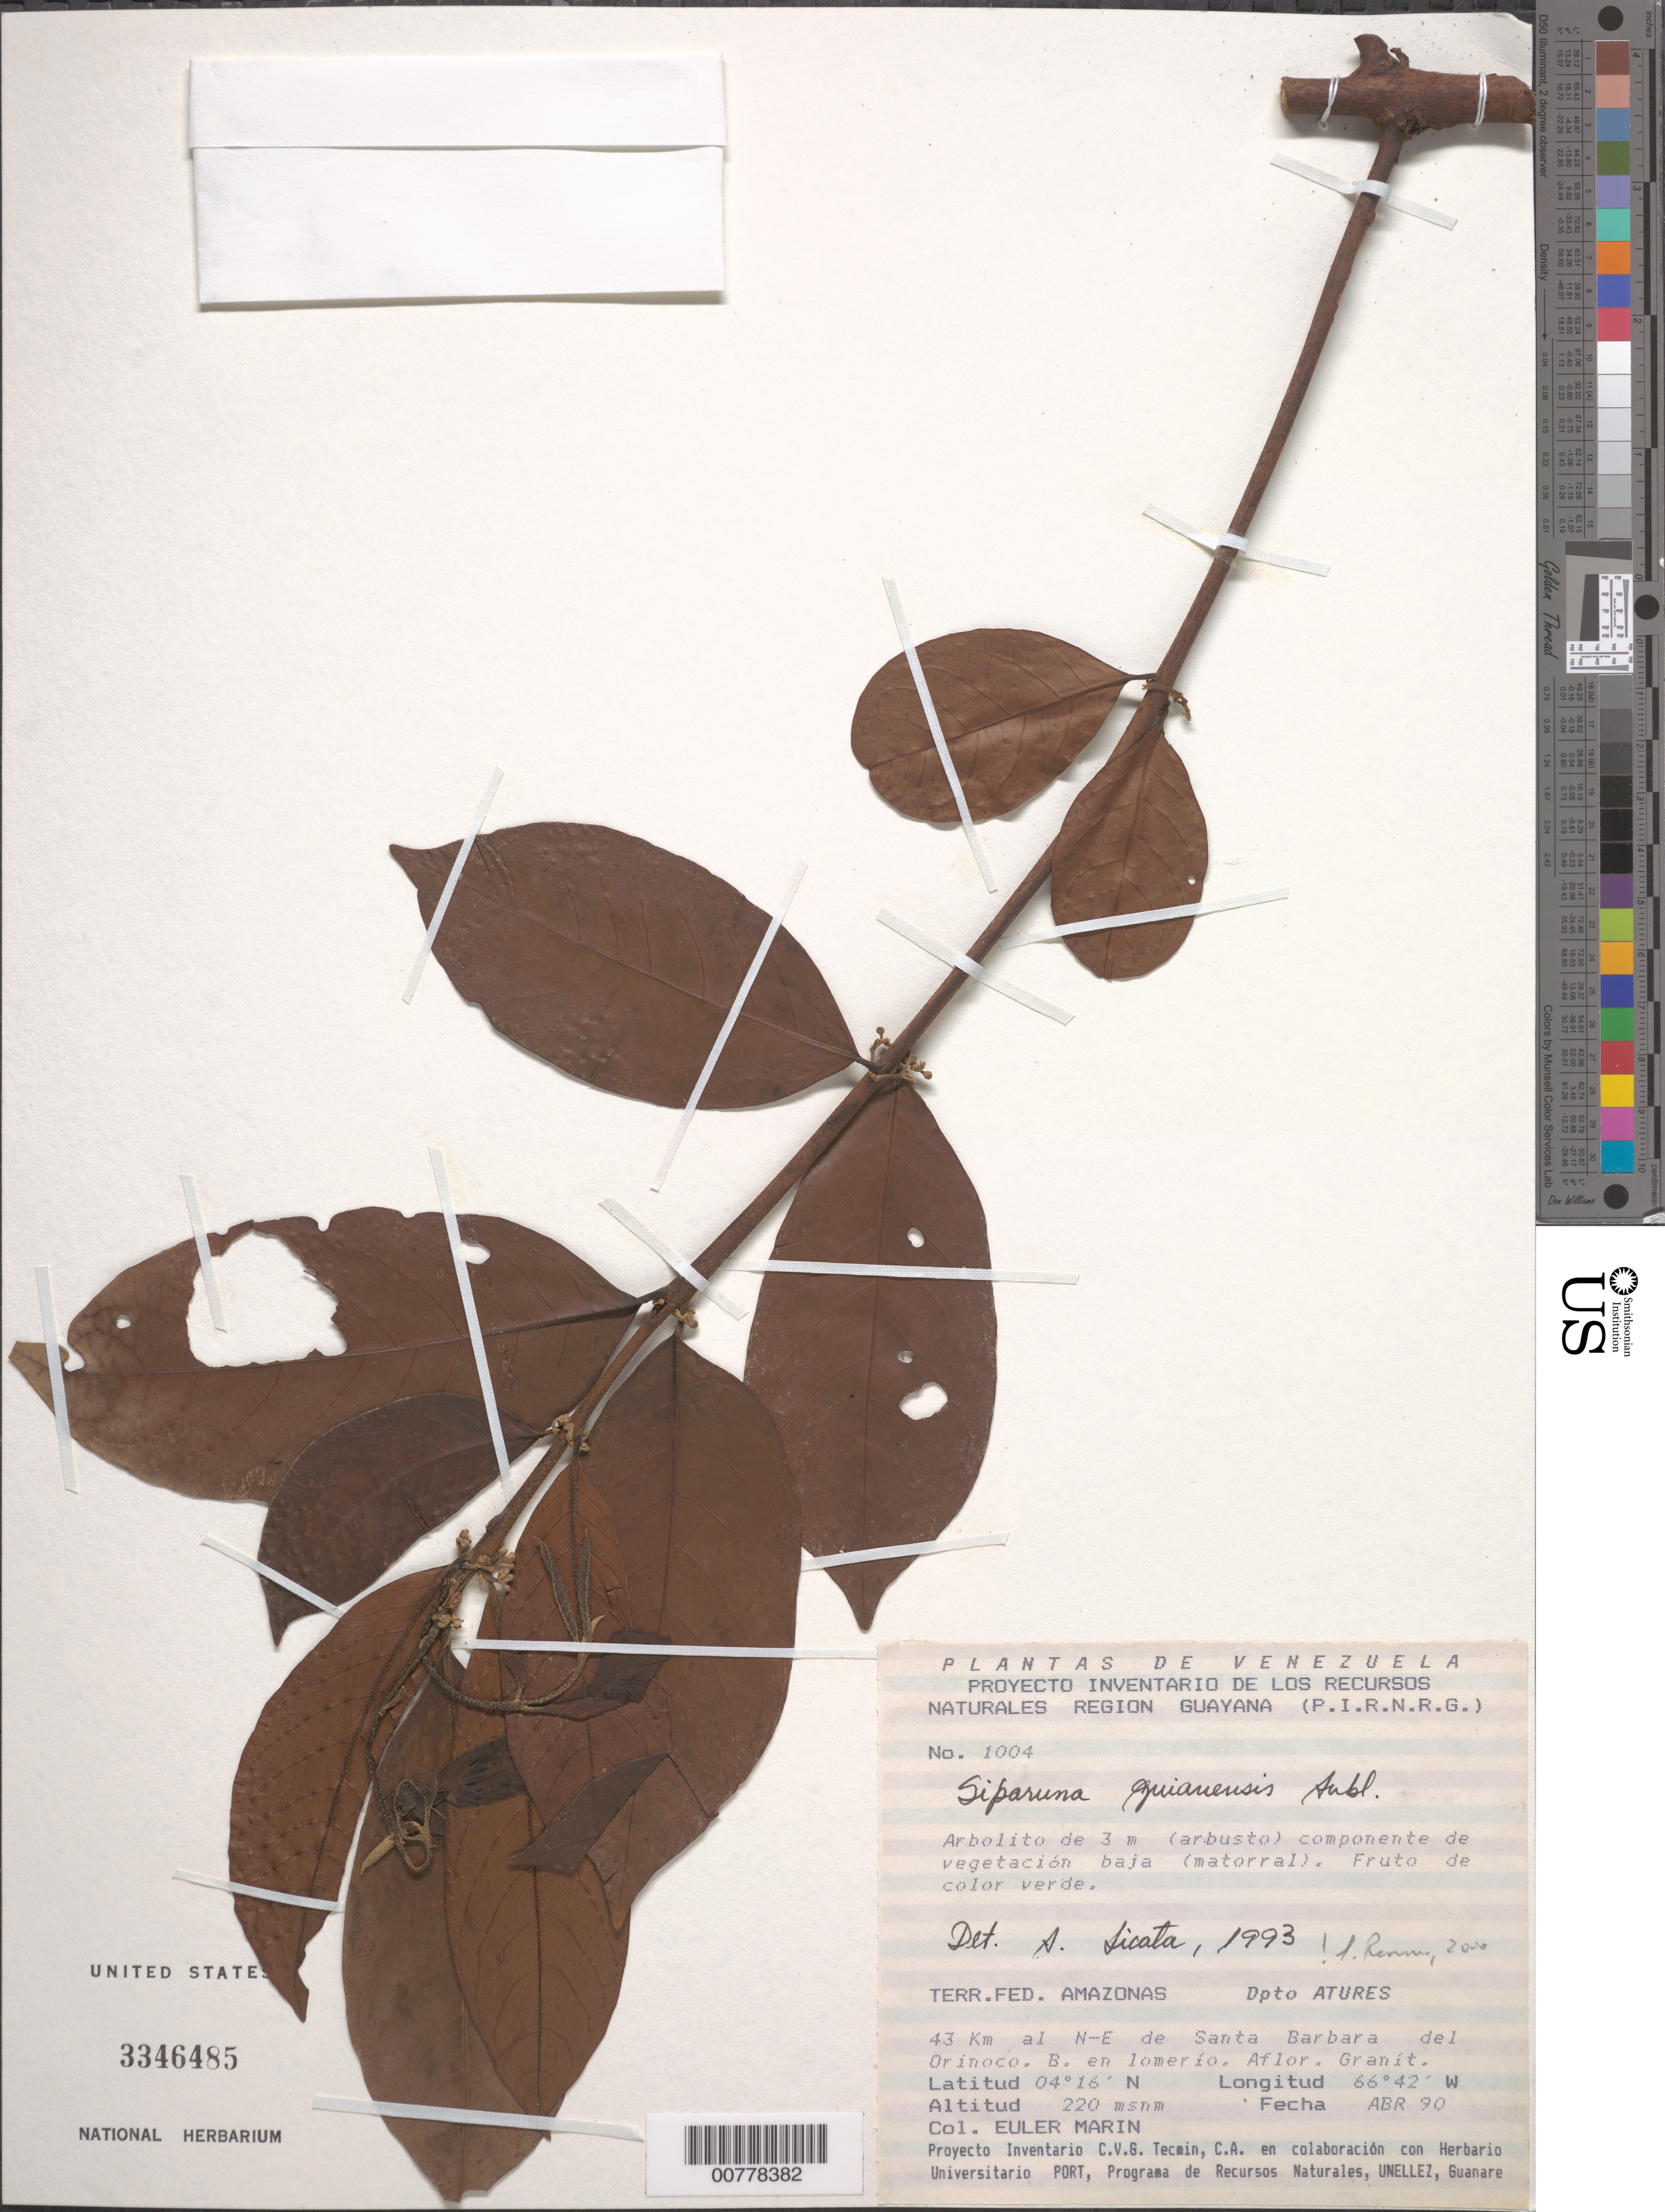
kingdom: Plantae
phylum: Tracheophyta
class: Magnoliopsida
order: Laurales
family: Siparunaceae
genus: Siparuna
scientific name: Siparuna guianensis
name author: Aubl.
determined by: Renner, S. S.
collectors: E. Marin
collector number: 1004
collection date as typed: Apr-90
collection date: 1990-04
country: Venezuela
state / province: Amazonas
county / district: Atures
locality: Santa Barbara del Orinoco, 43 km al NE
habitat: Lomerio; aflor. granítica; vegetación baka (matorral)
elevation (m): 220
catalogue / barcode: US 3346485